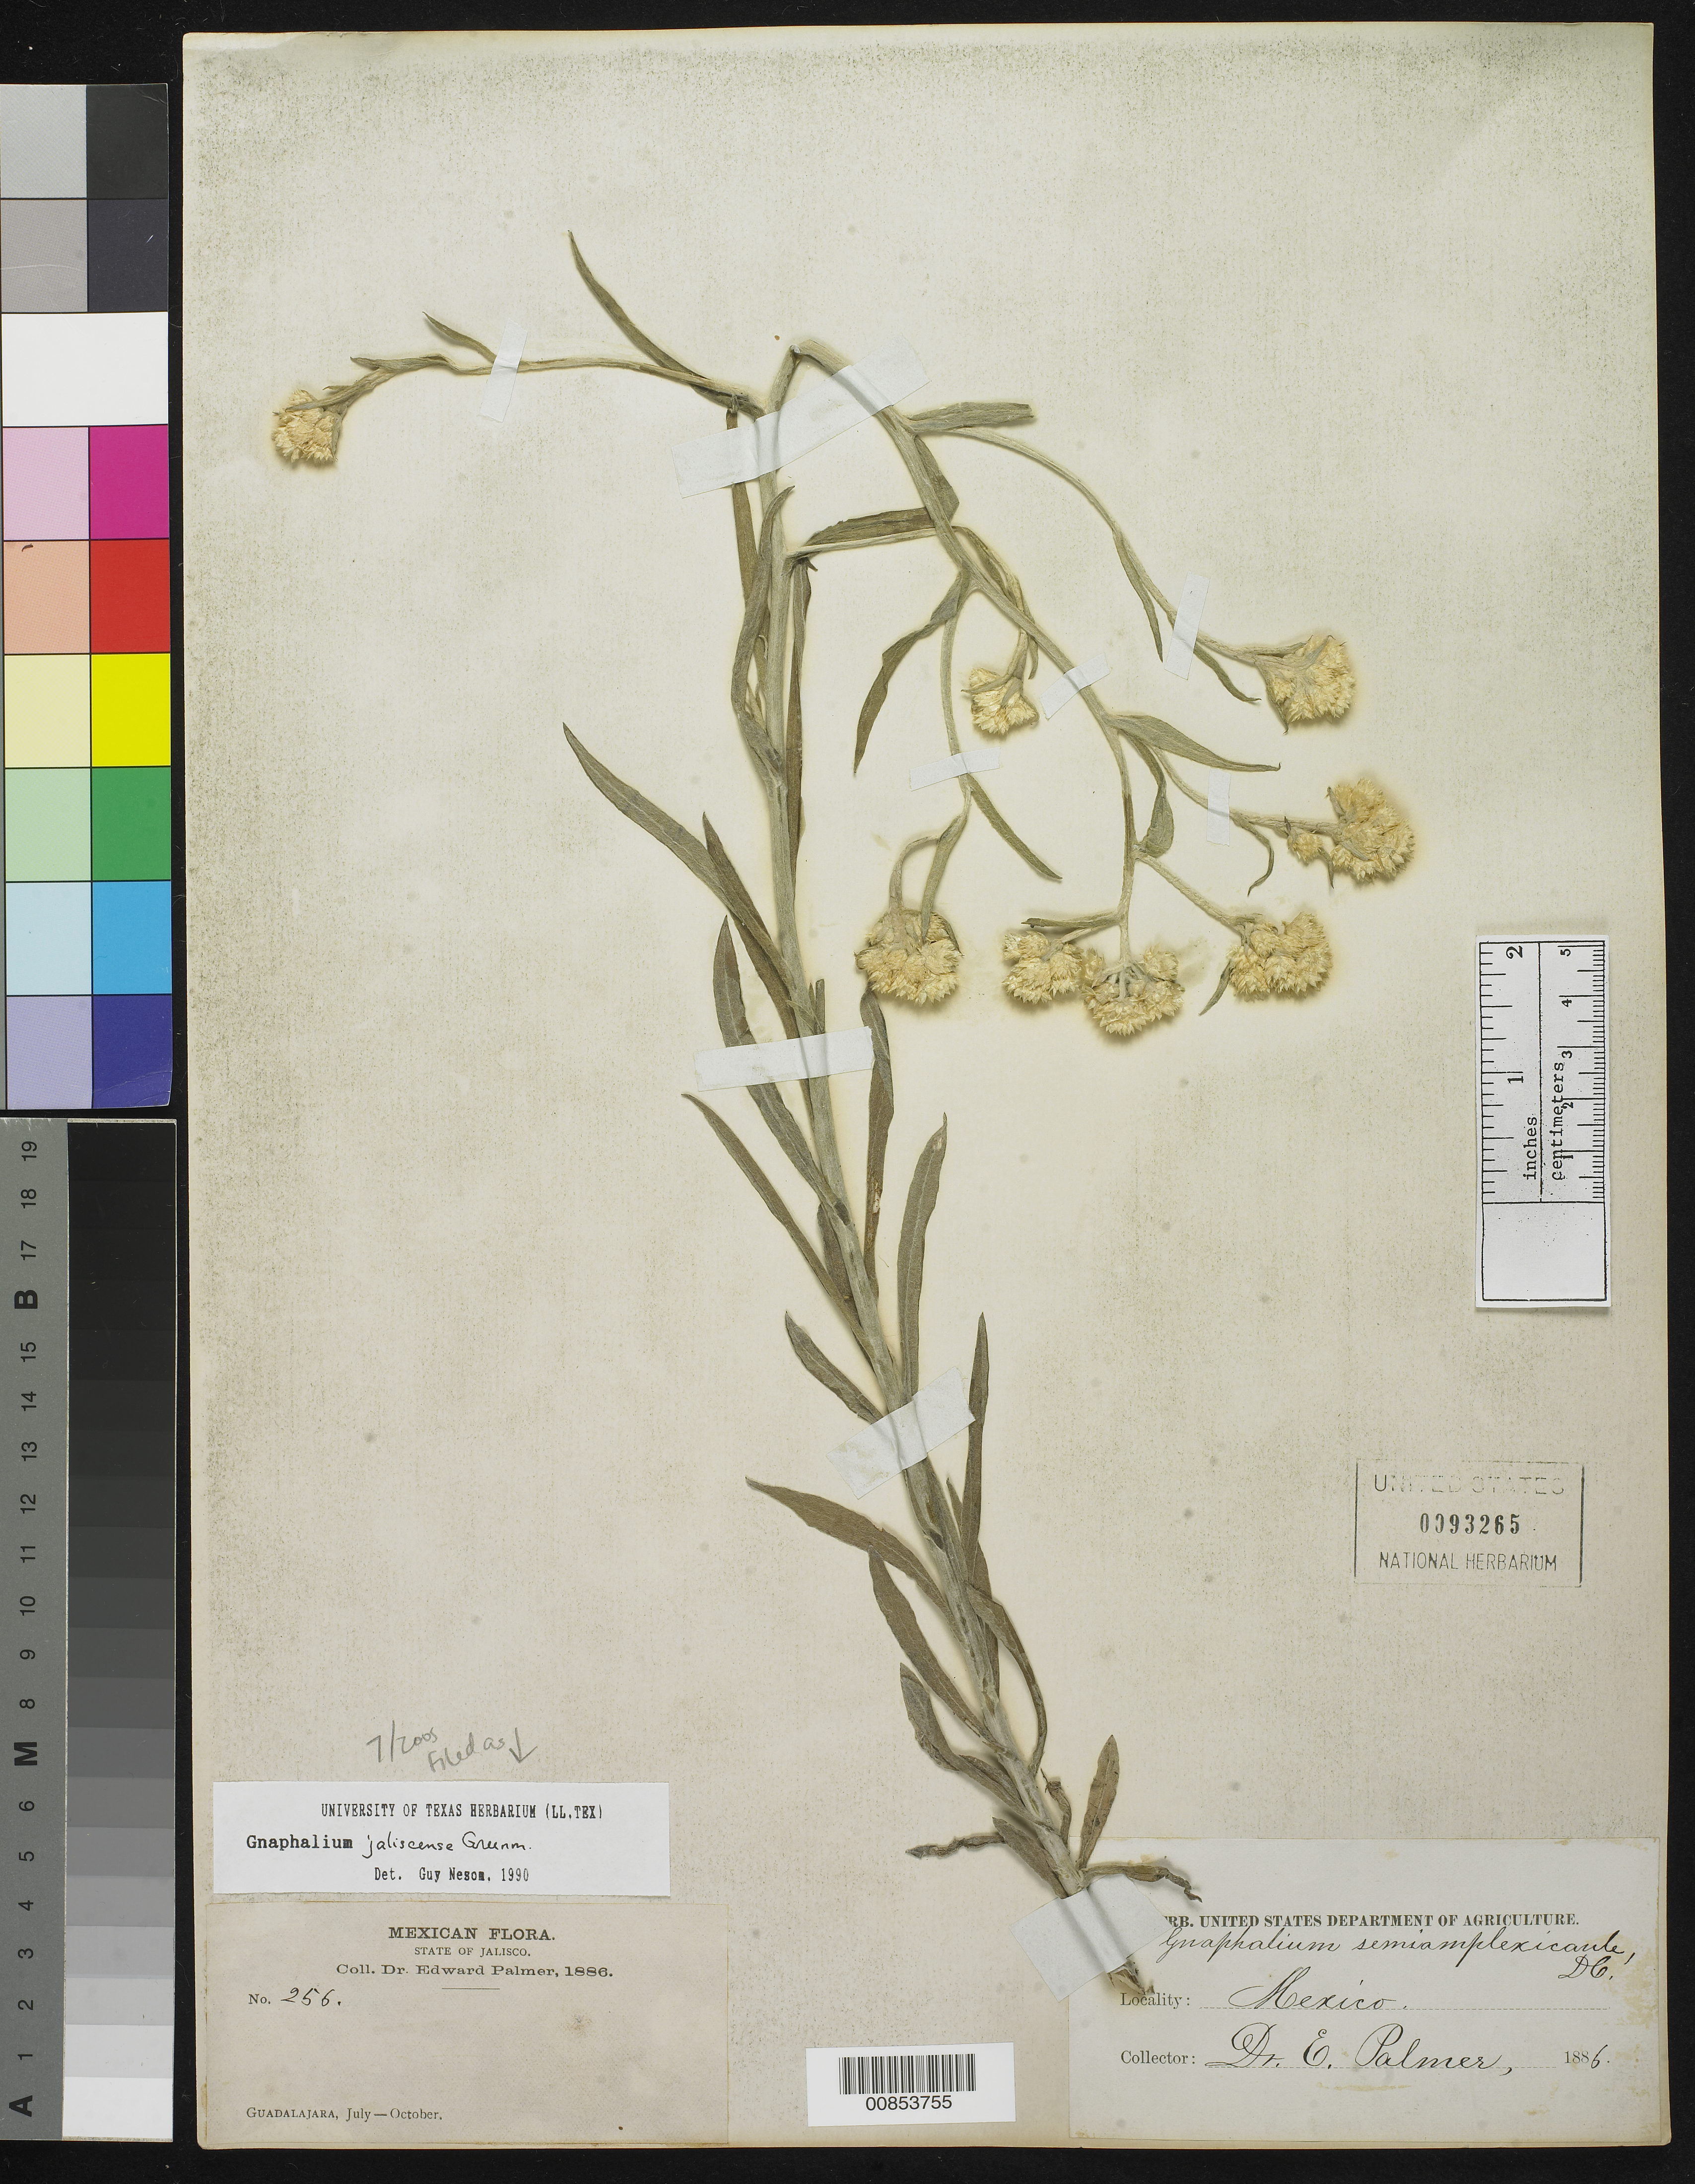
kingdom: Plantae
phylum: Tracheophyta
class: Magnoliopsida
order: Asterales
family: Asteraceae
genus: Pseudognaphalium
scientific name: Pseudognaphalium jaliscense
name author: (Greenm.) Anderb.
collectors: E. Palmer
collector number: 256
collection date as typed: Jul 1886 to -- Oct 1886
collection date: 1886-07/1886-10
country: Mexico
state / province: Jalisco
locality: Guadalajara, Jalisco.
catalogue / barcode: US 93265